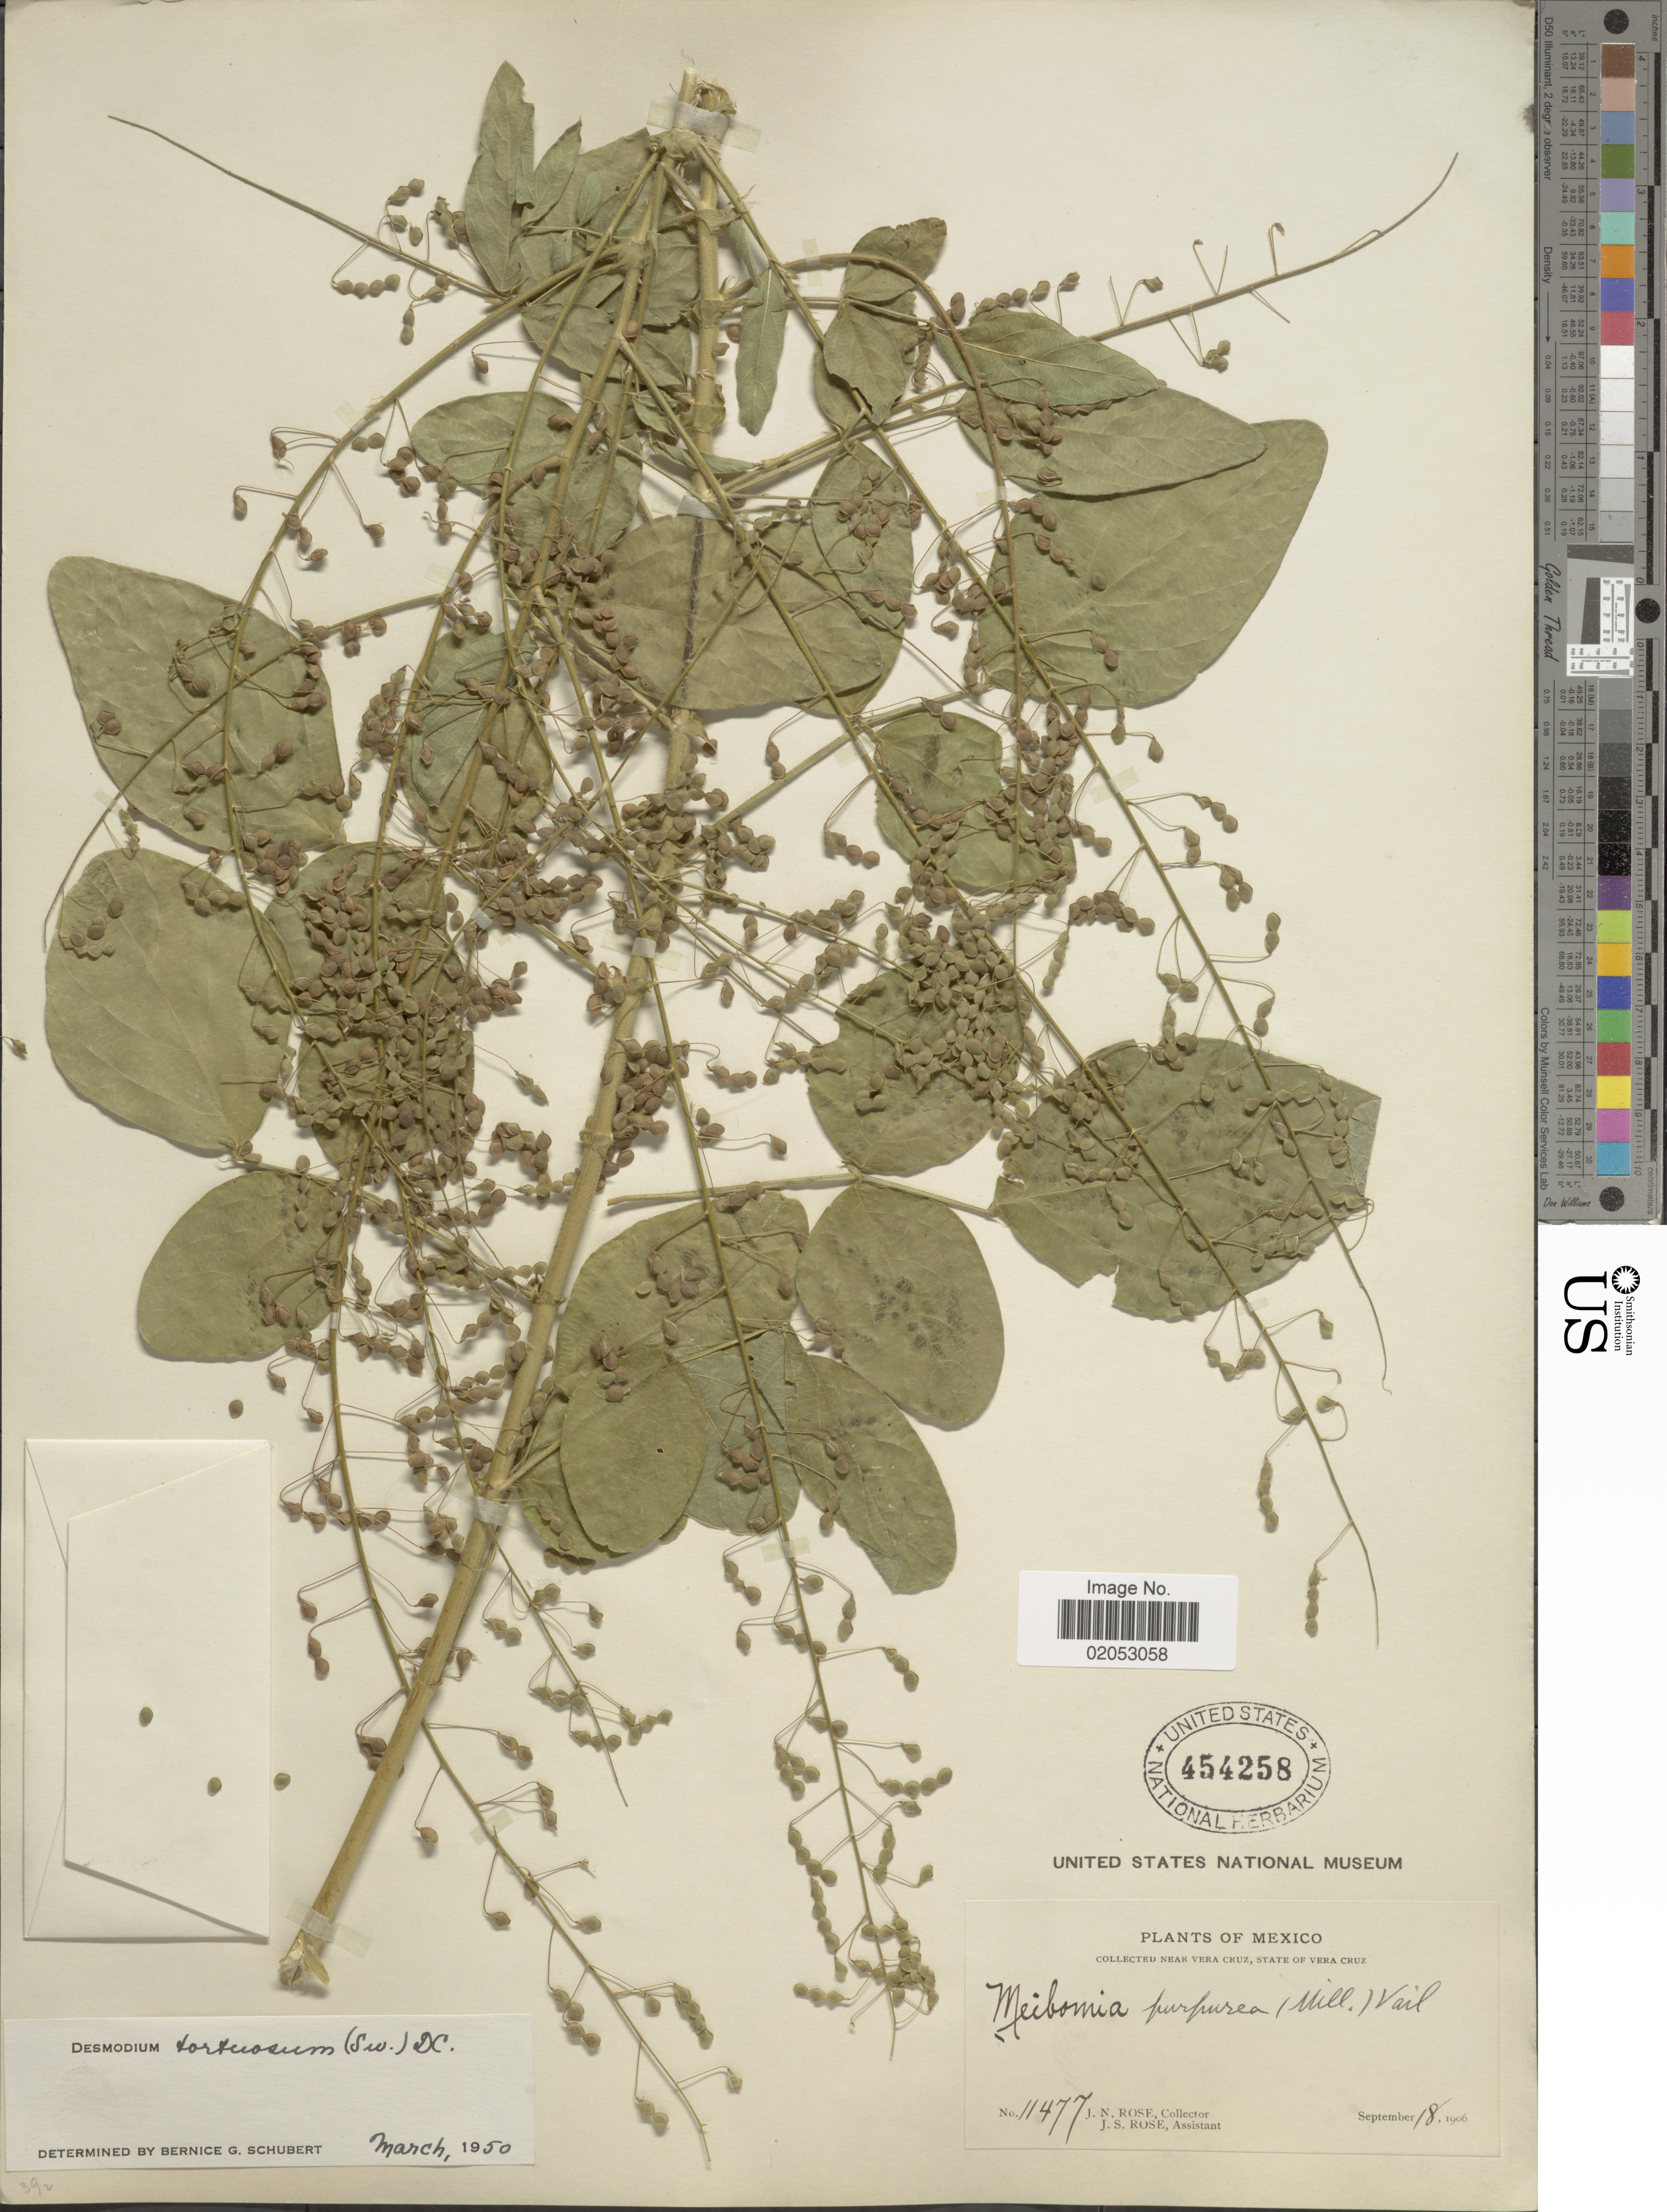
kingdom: Plantae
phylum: Tracheophyta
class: Magnoliopsida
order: Fabales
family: Fabaceae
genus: Desmodium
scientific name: Desmodium tortuosum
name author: (Sw.) DC.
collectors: J. N. Rose & J. S. Rose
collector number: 11477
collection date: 1906-09-18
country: Mexico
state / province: Veracruz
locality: Near Vera Cruz, State of Vera Cruz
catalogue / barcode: US 454258